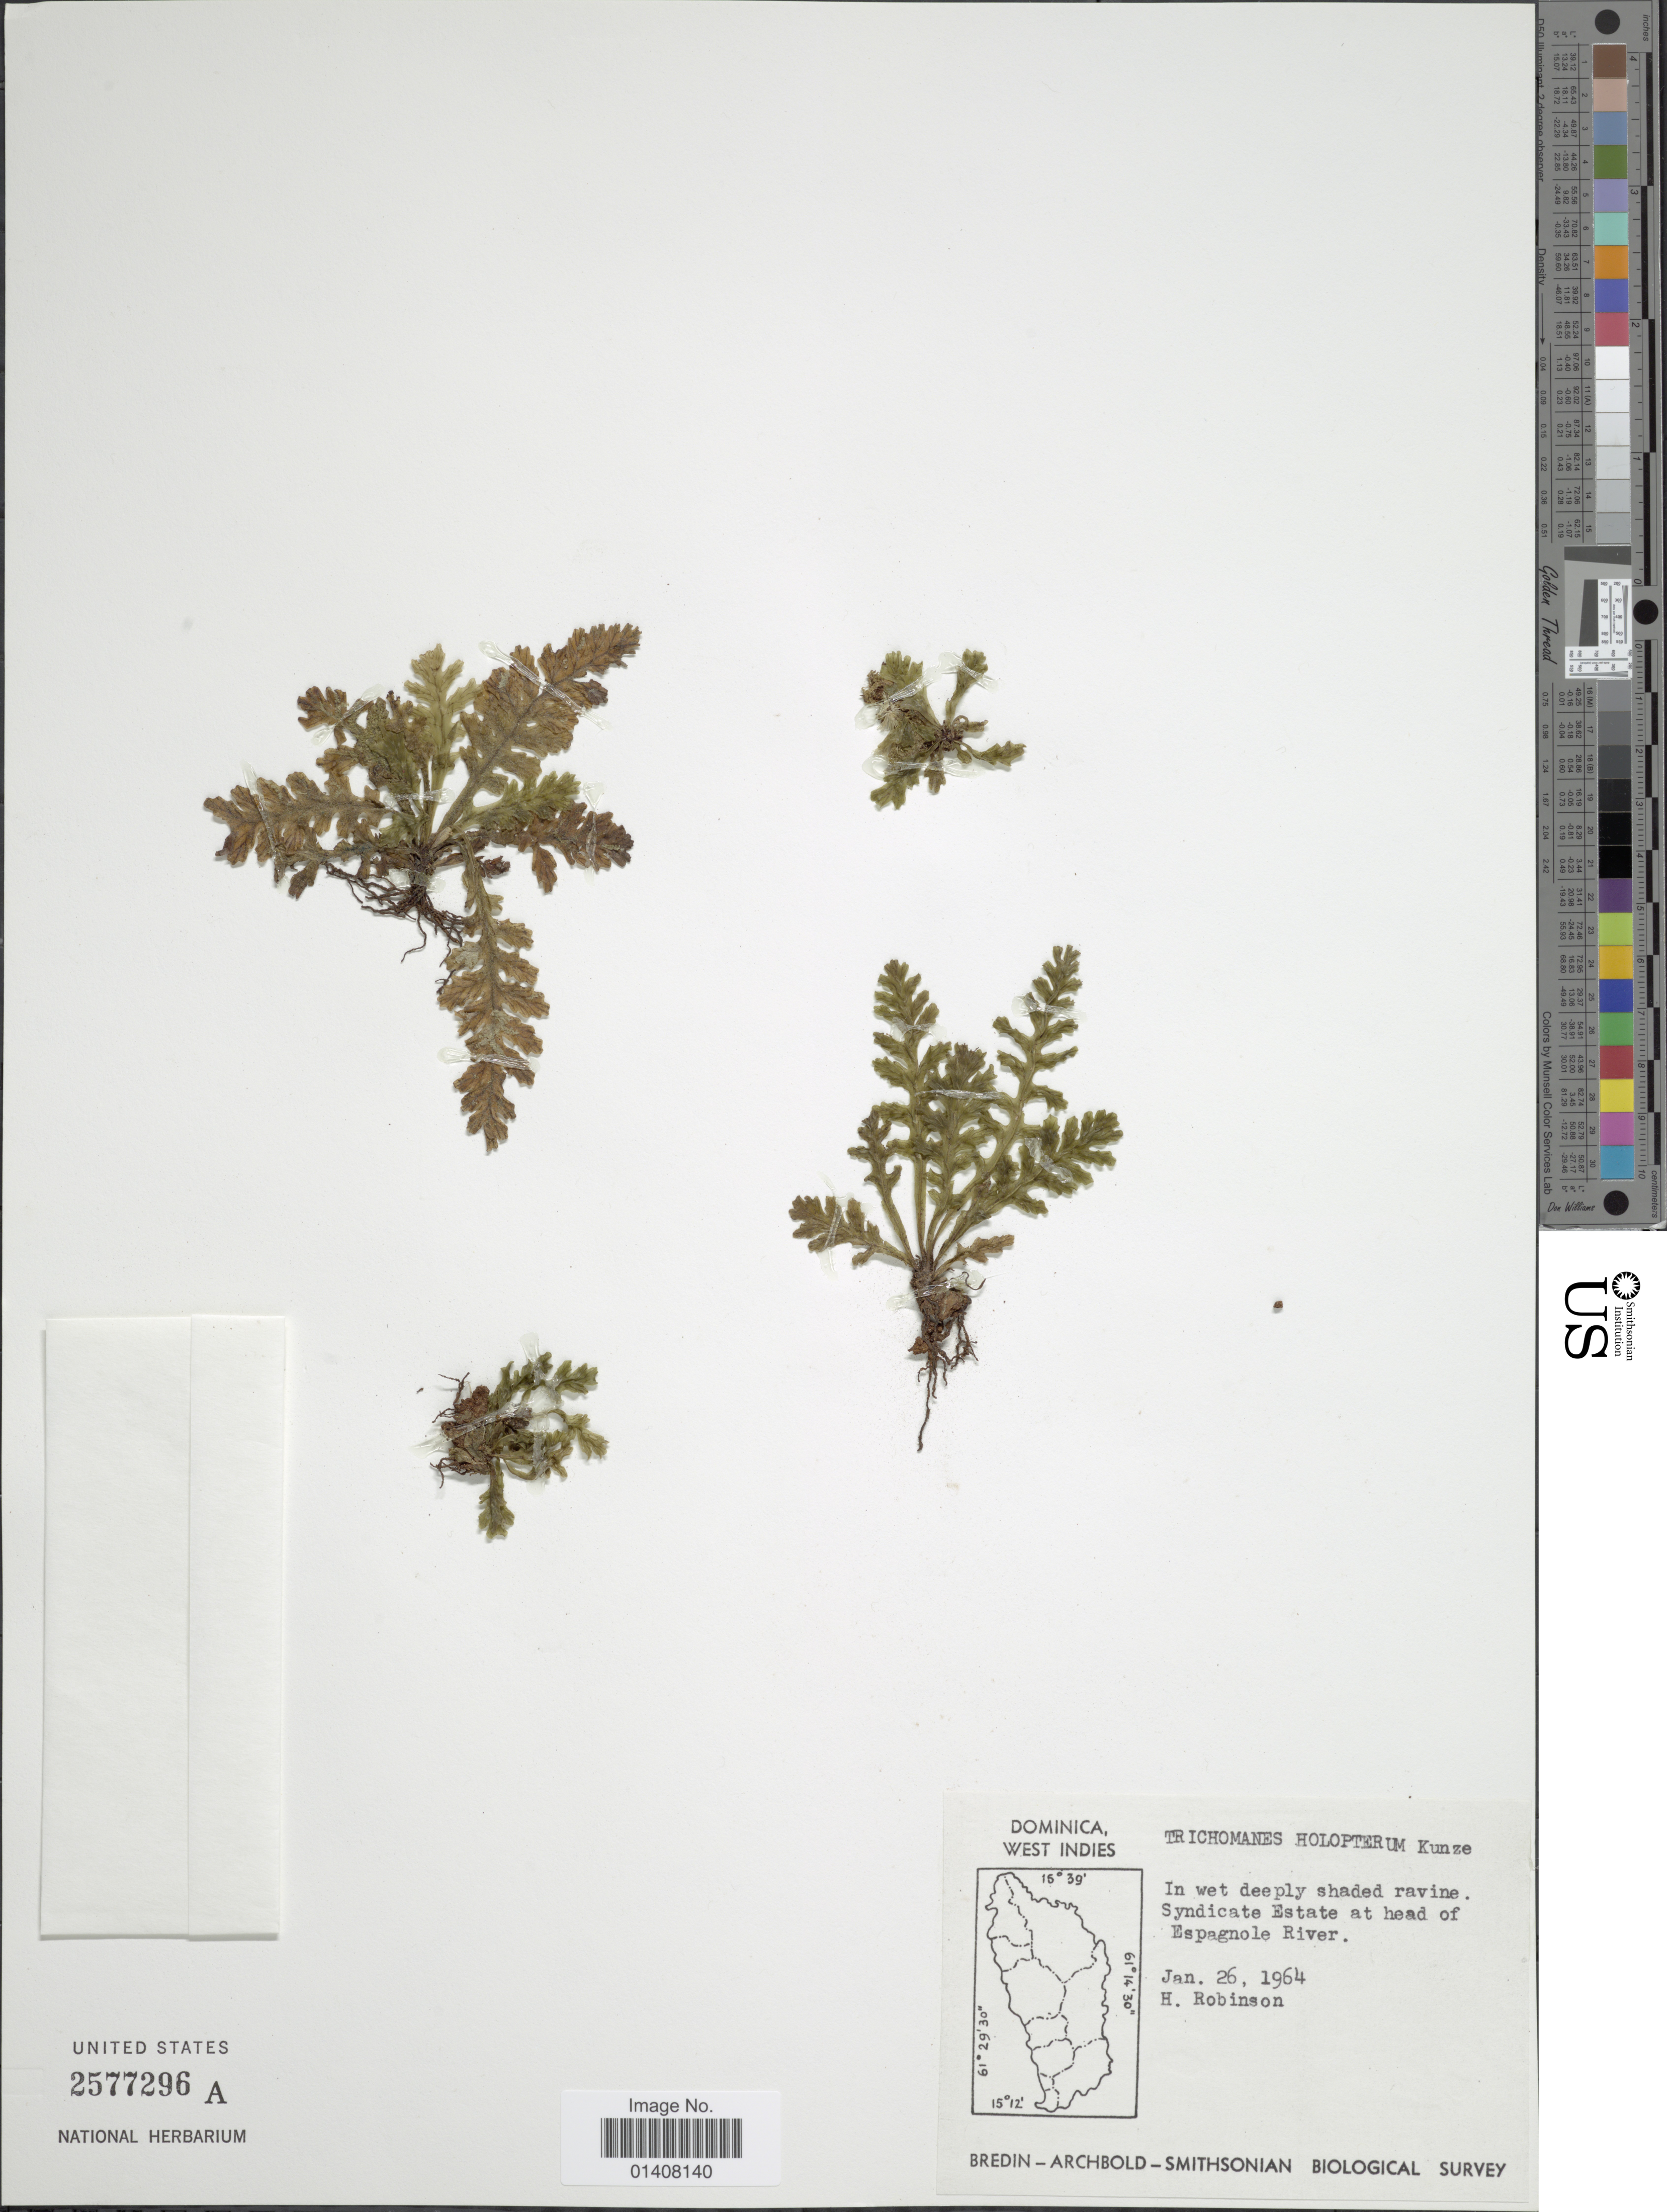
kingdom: Plantae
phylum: Tracheophyta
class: Polypodiopsida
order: Hymenophyllales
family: Hymenophyllaceae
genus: Trichomanes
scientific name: Trichomanes holopterum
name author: Kunze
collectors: H. Robinson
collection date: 1964-01-26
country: Dominica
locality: Dominica, West Indies, in wet deeply shaded ravine, Syndicated Estate at head of Espagnole River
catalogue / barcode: US 2577296A